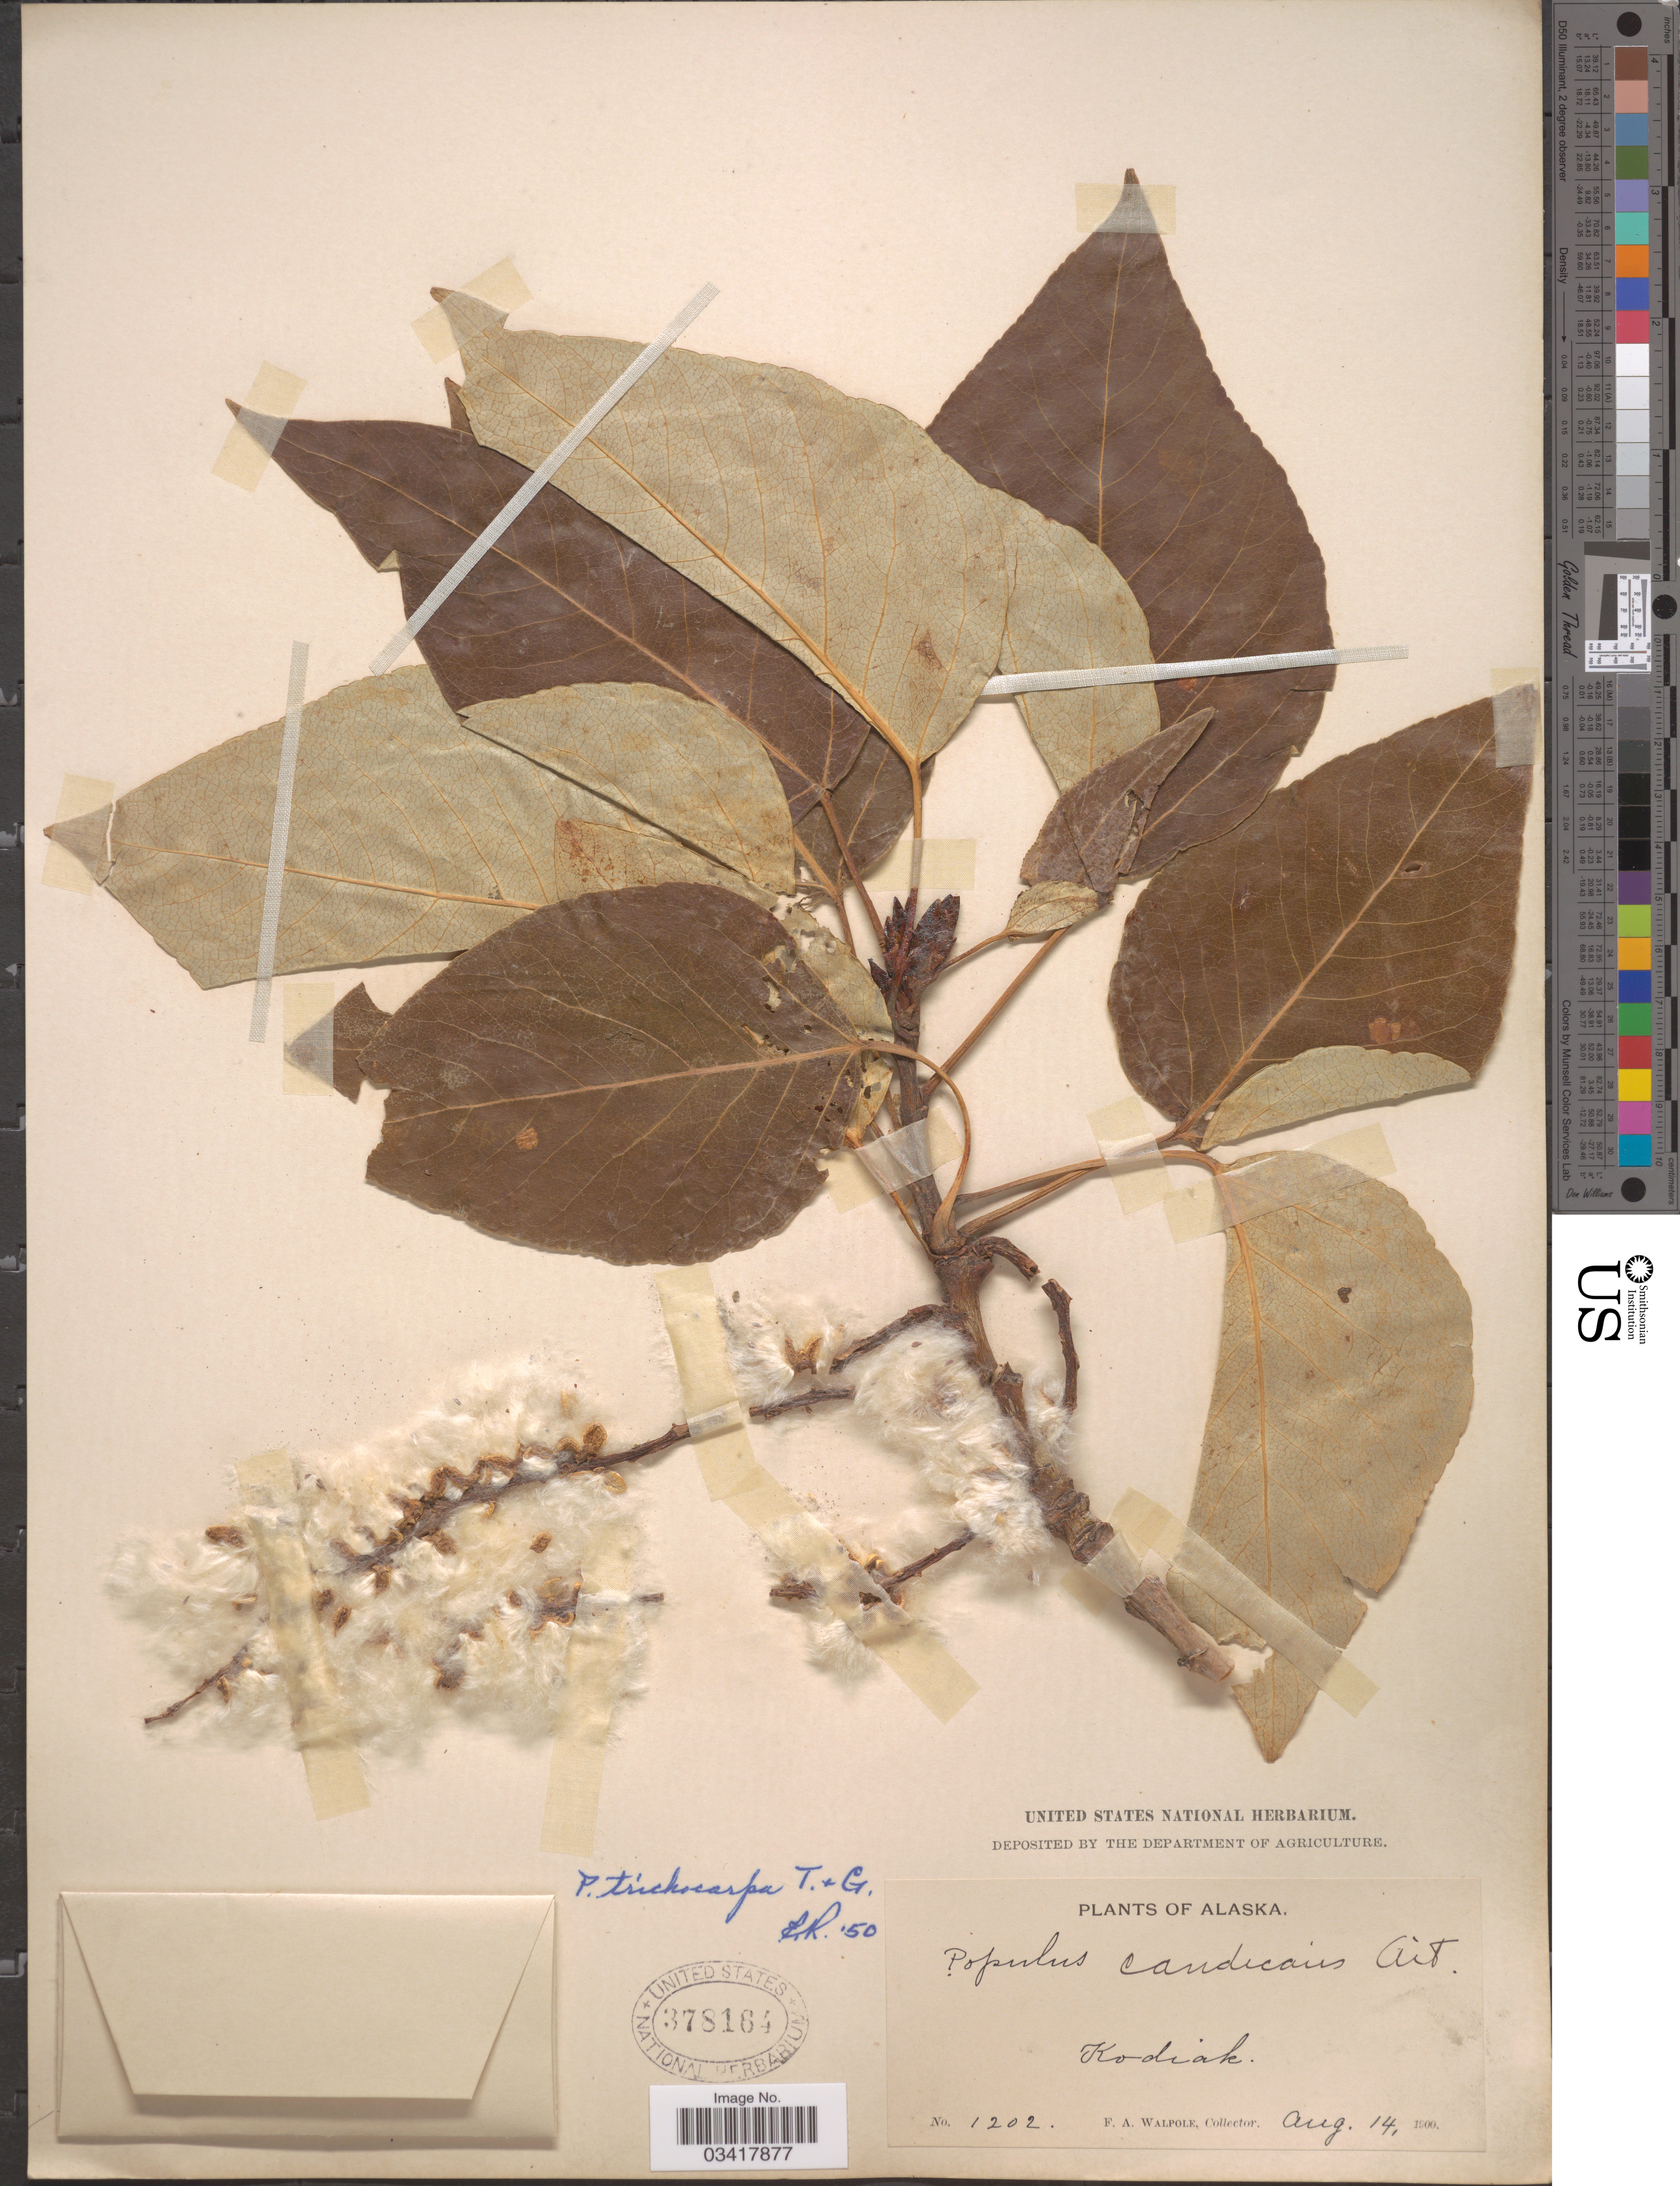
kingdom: Plantae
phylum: Tracheophyta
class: Magnoliopsida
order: Malpighiales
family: Salicaceae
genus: Populus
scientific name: Populus trichocarpa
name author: Torr. & A. Gray ex W. Hook.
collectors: F. Walpole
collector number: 1202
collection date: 1900-08-14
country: United States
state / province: Alaska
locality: Kodiak.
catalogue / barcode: US 378164